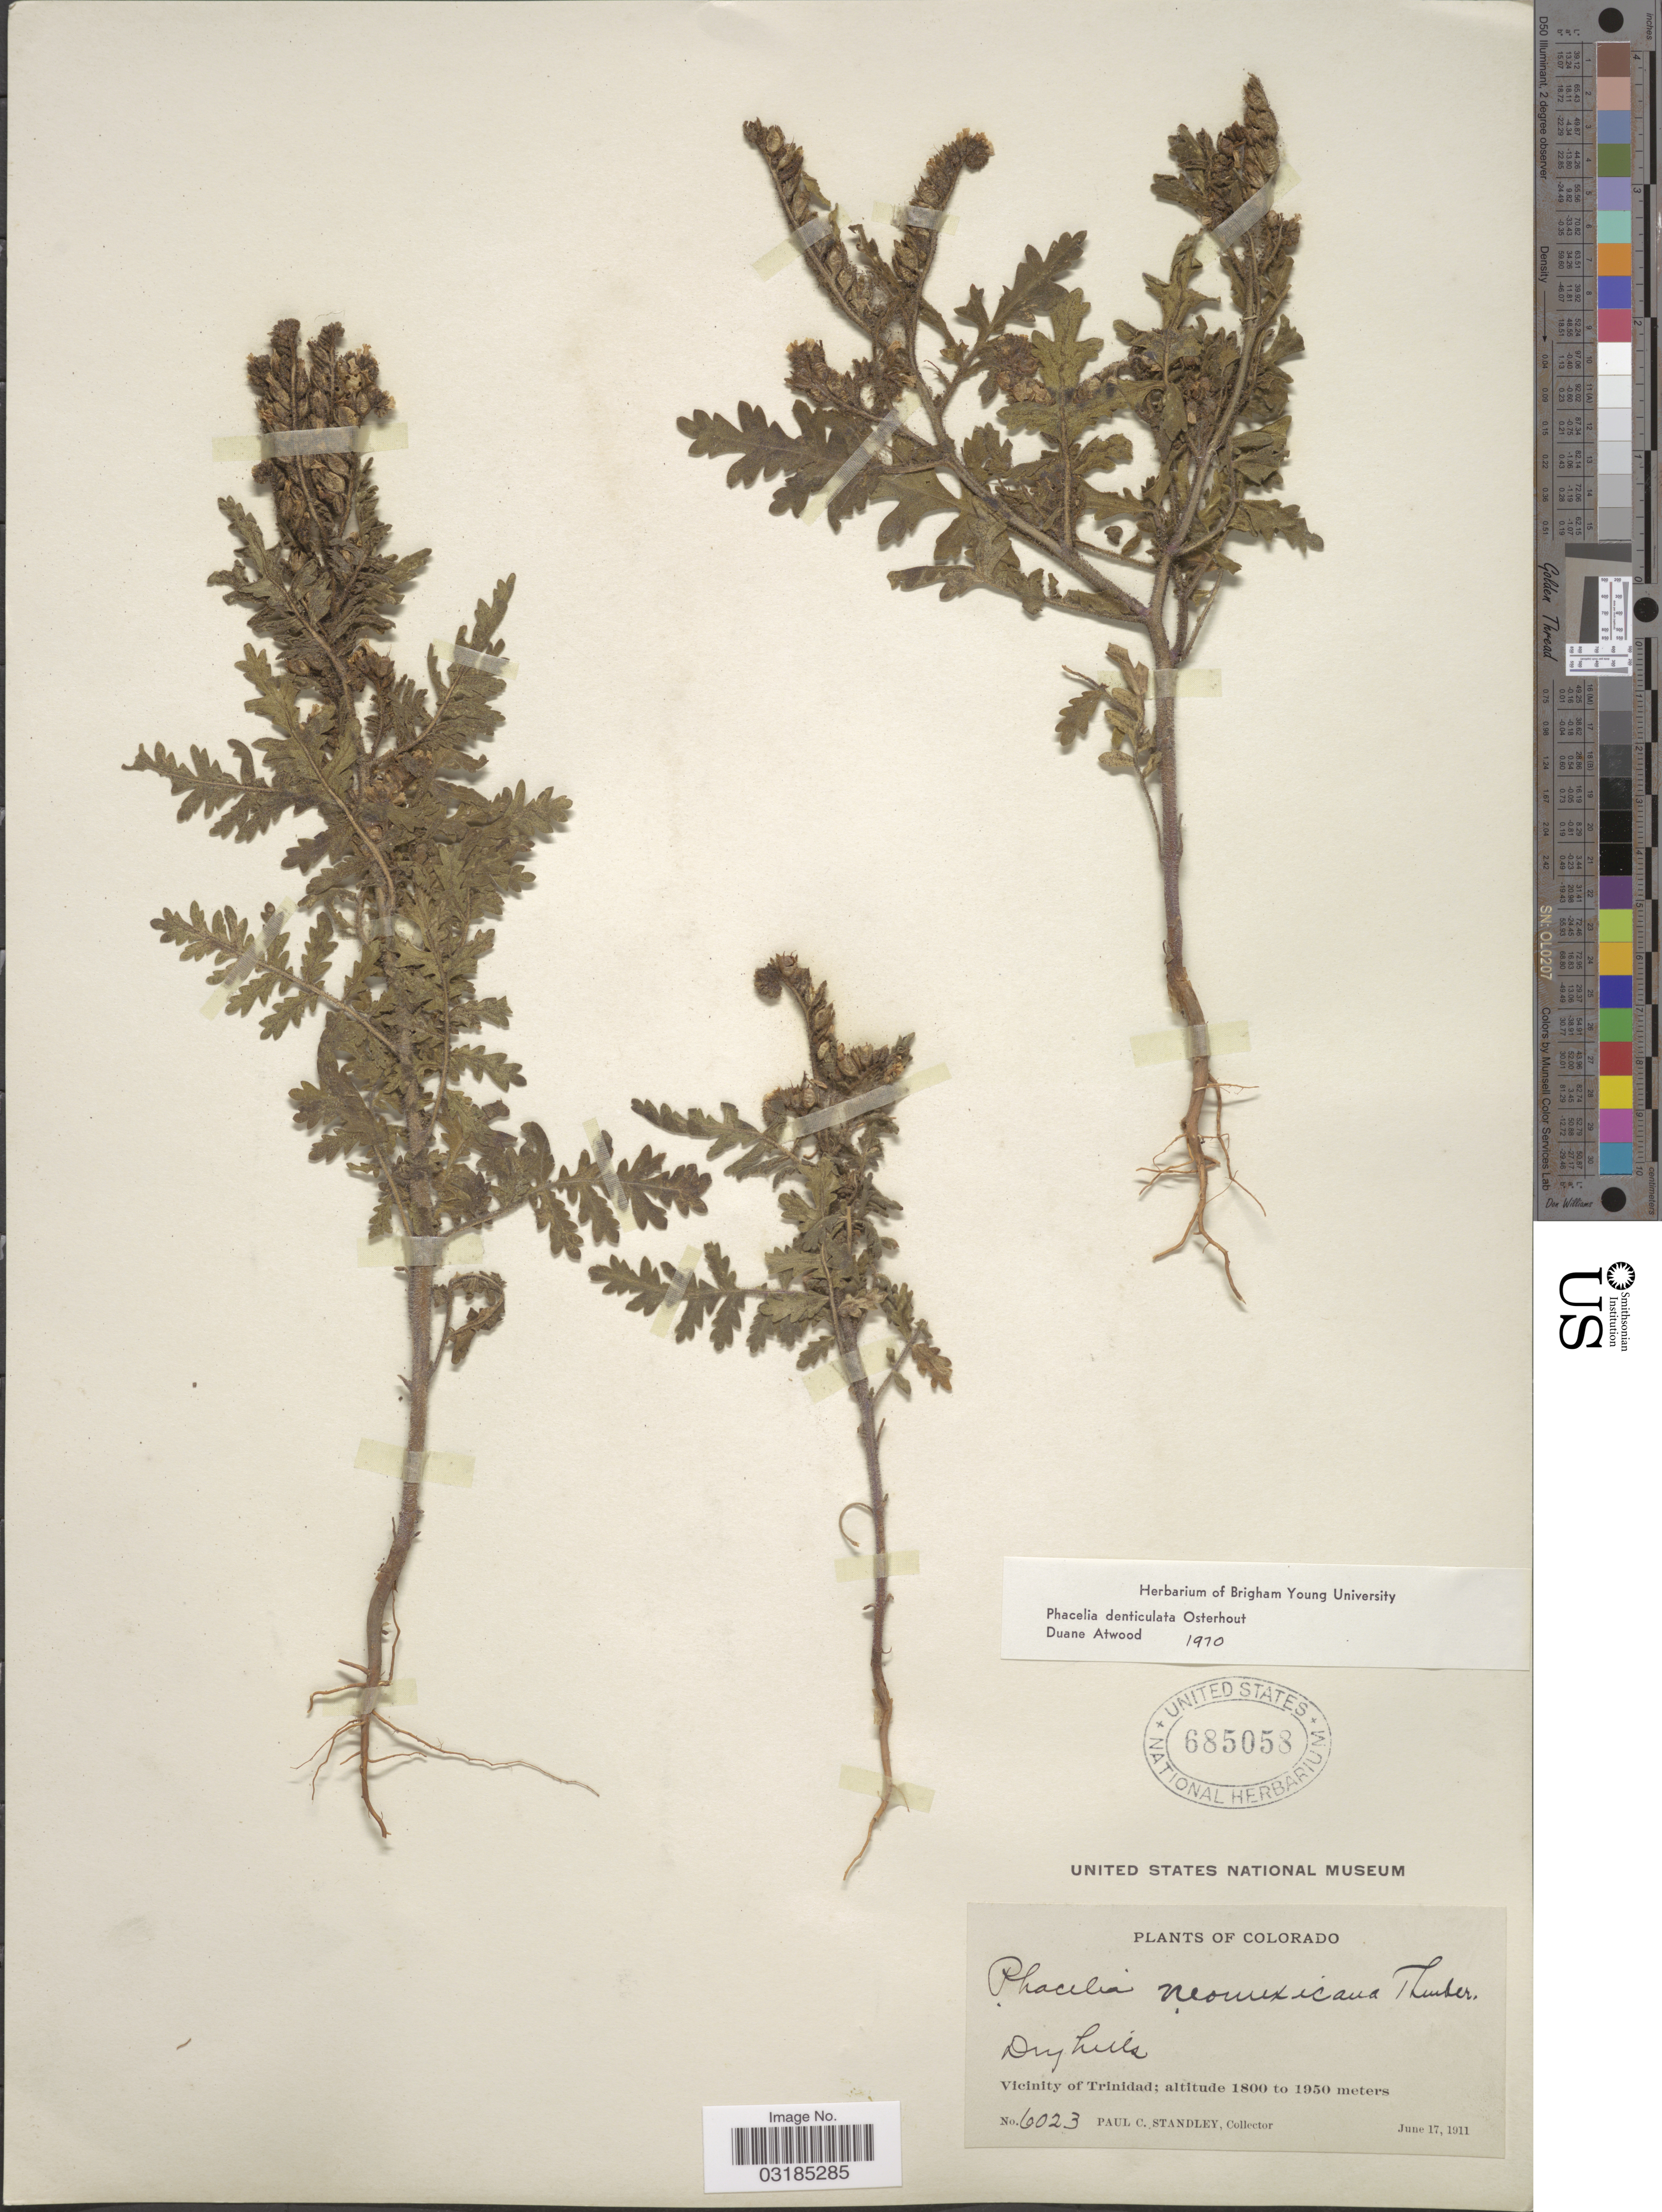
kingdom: Plantae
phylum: Tracheophyta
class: Magnoliopsida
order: Boraginales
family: Hydrophyllaceae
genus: Phacelia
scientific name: Phacelia denticulata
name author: Osterh.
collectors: P. C. Standley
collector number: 6023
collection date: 1911-06-17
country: United States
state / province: Colorado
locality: Vicinity of Trinidad.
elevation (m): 1800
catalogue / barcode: US 685058